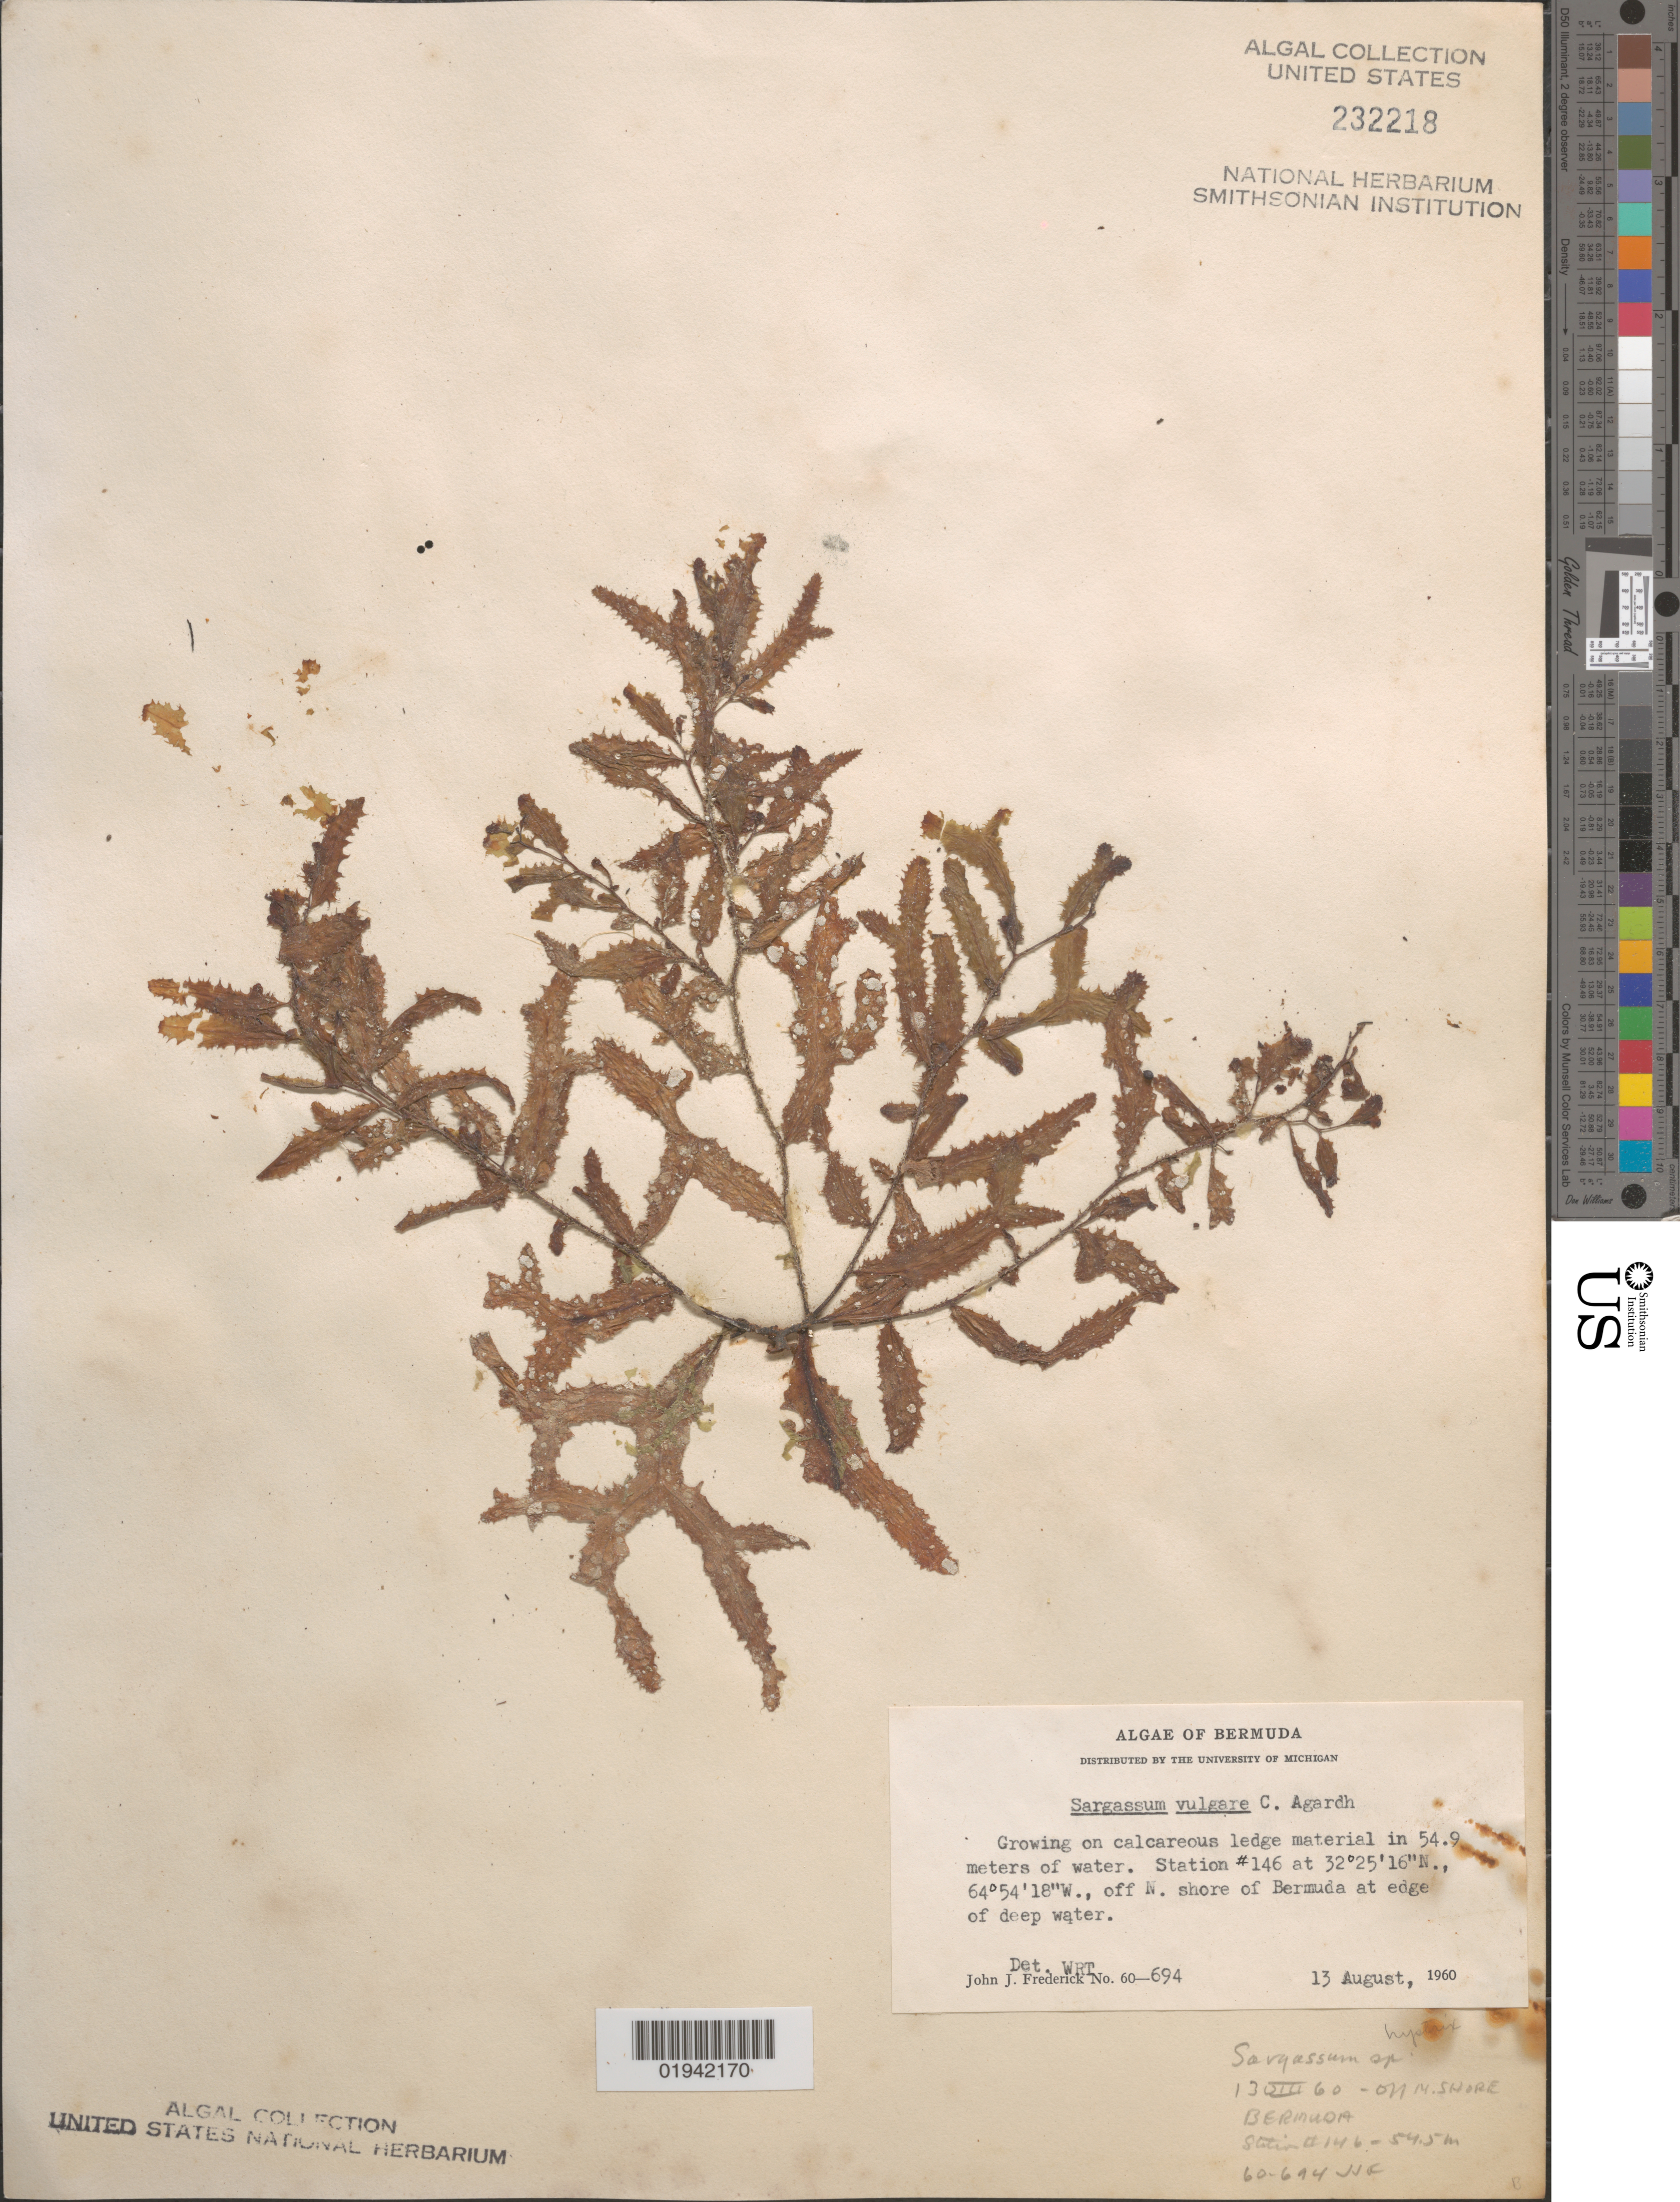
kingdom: Chromista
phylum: Ochrophyta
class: Phaeophyceae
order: Fucales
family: Sargassaceae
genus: Sargassum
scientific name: Sargassum vulgare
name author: C. Agardh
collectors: J. Frederick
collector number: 60-694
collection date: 1960-08-13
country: Bermuda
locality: Station #146, off N. shore of Bermuda at edge of deep water.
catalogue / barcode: US 232218